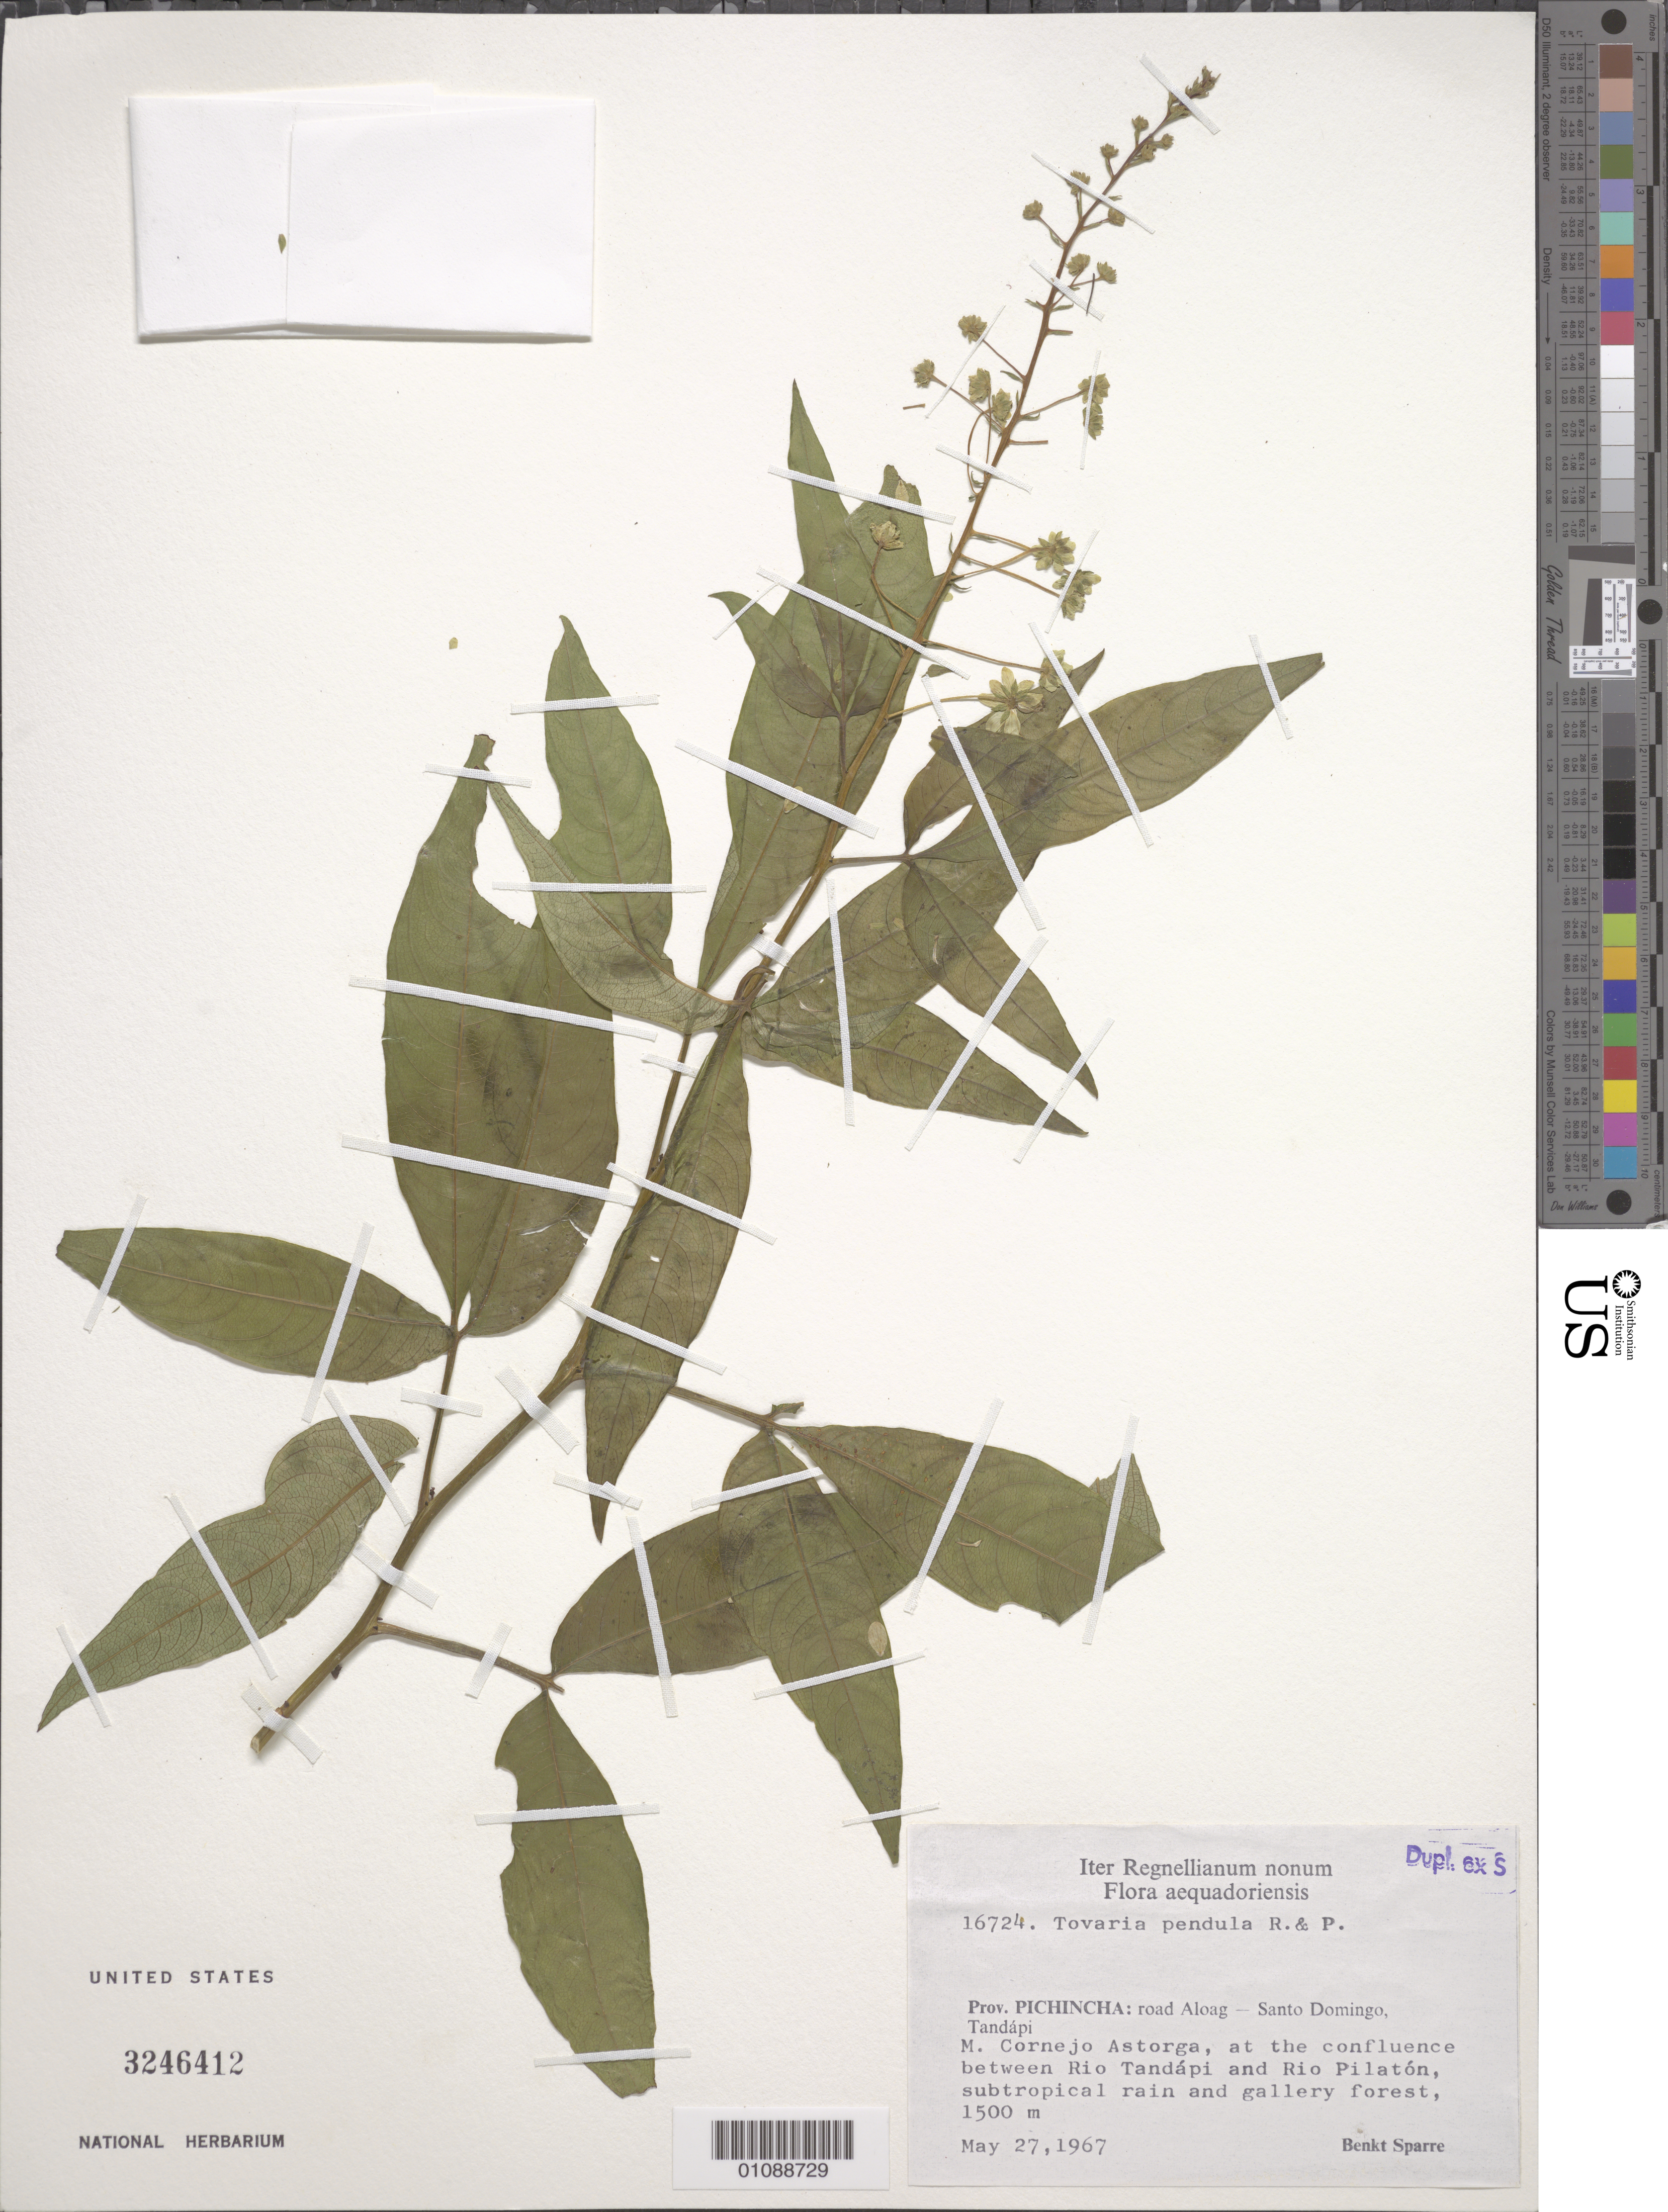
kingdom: Plantae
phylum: Tracheophyta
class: Magnoliopsida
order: Brassicales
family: Tovariaceae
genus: Tovaria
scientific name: Tovaria pendula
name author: Ruiz & Pav.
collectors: B. Sparre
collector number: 16724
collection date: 1967-05-27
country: Ecuador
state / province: Pichincha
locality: M. Cornejo Astorga, at the confluence between Rio Tandapi and Rio Pilaton, Road Alaong-Santo Domingo, Tandapi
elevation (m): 1500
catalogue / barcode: US 3246412